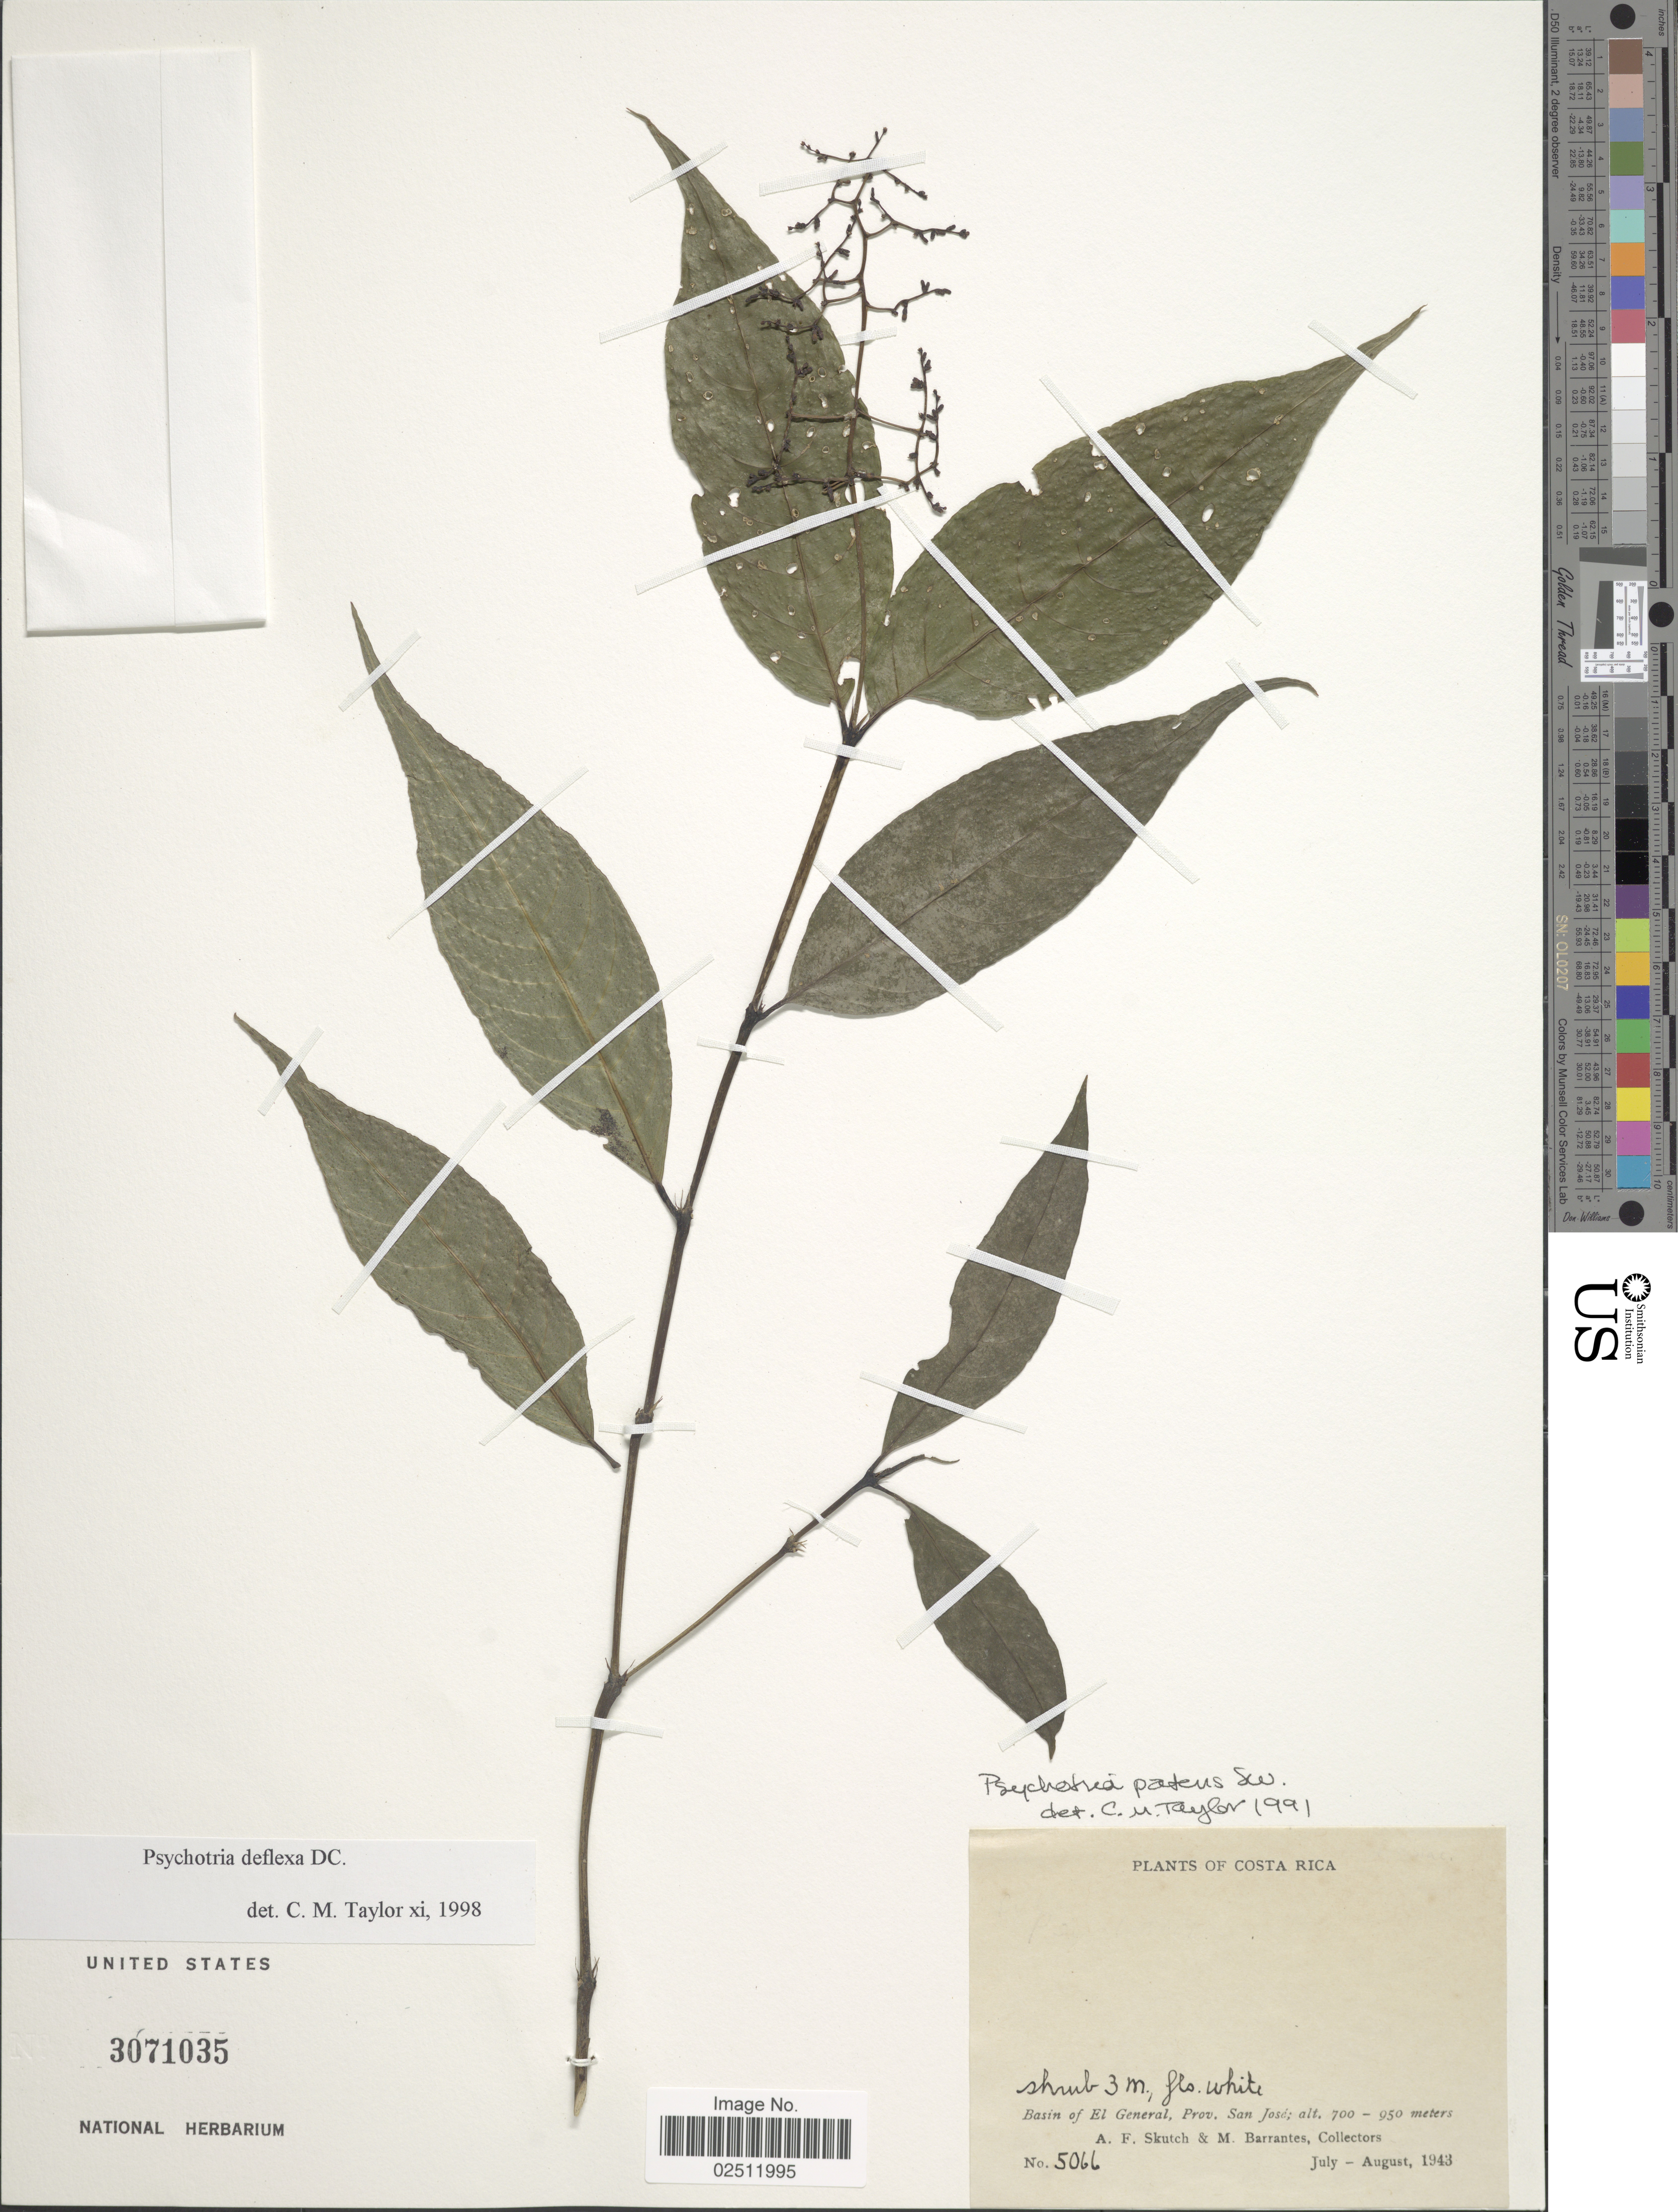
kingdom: Plantae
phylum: Tracheophyta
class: Magnoliopsida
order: Gentianales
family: Rubiaceae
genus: Psychotria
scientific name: Psychotria deflexa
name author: DC.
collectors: A. F. Skutch & M. Barrantes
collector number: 5066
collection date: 1943-07/1943-08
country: Costa Rica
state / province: San José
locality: Basin of El General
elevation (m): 700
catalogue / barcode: US 3071035